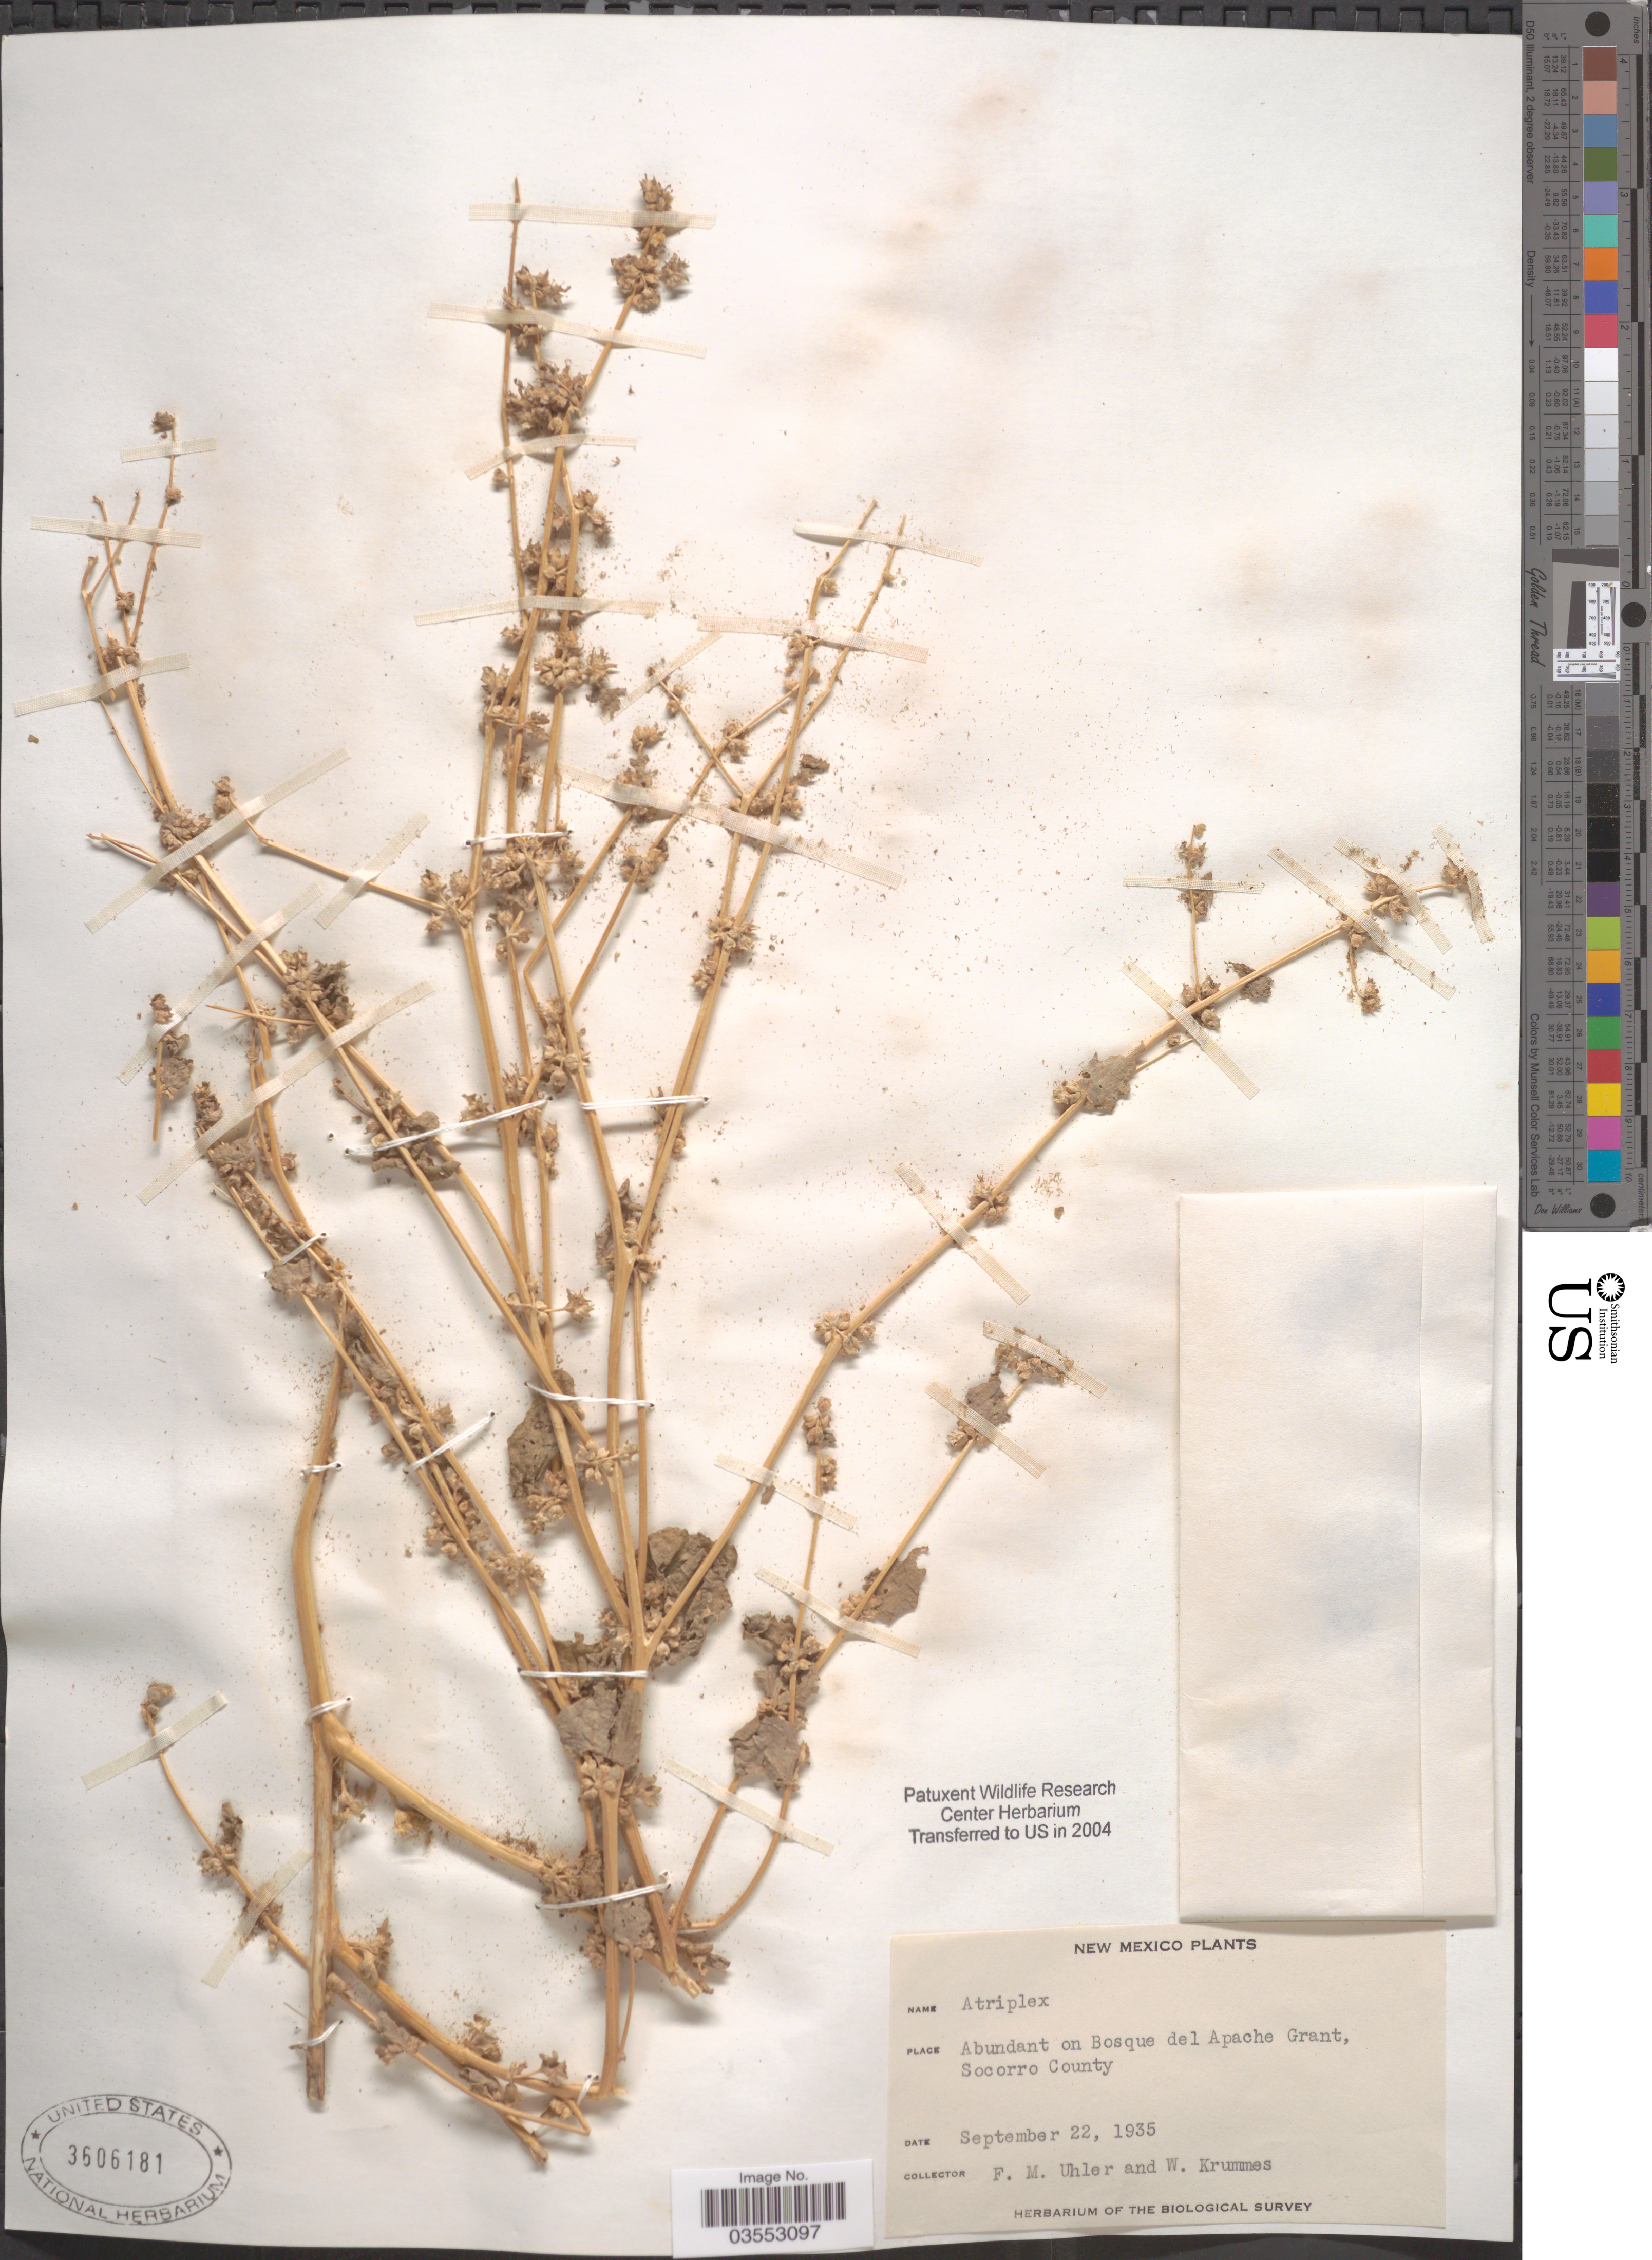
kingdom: Plantae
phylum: Tracheophyta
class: Magnoliopsida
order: Caryophyllales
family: Amaranthaceae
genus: Atriplex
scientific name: Atriplex sp.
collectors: F. M. Uhler & W. Krummes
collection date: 1935-09-22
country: United States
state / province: New Mexico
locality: Abundant on Bosque del Apache Grant, Socorro County.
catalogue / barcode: US 3606181